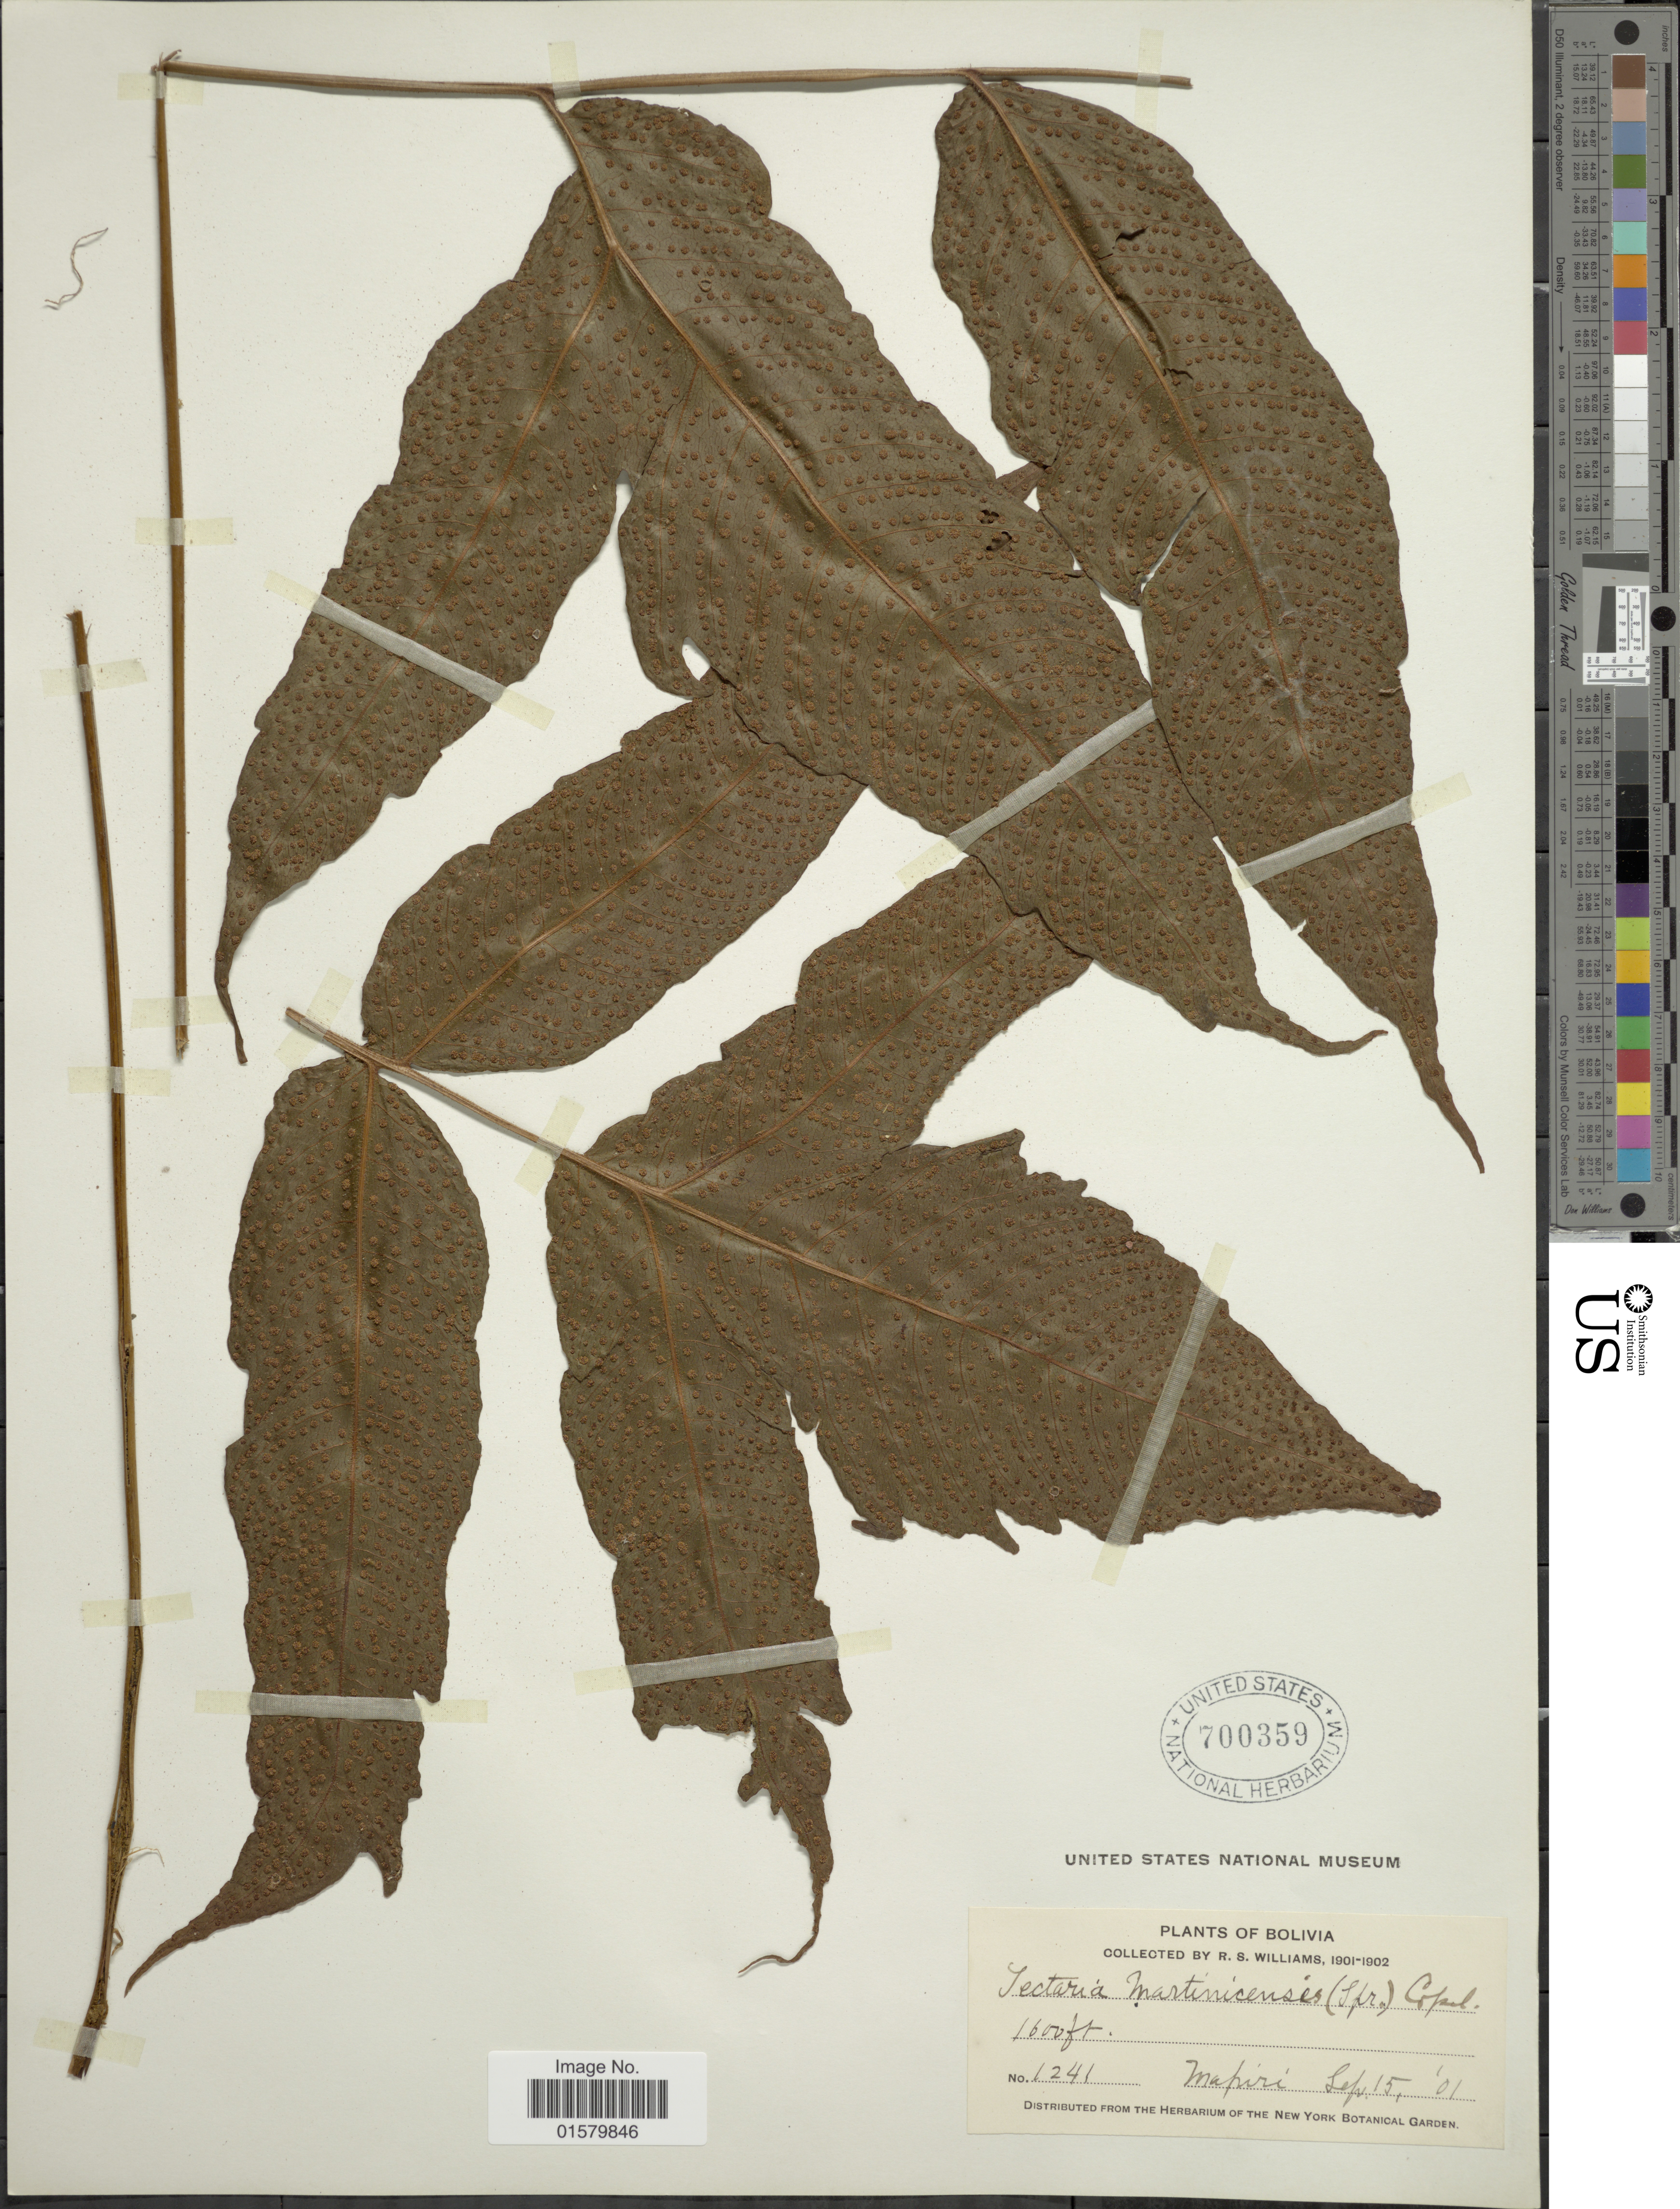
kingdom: Plantae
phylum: Tracheophyta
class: Polypodiopsida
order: Polypodiales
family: Tectariaceae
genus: Tectaria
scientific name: Tectaria pilosa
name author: (Fée) Maxon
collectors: R. S. Williams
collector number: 1241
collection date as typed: Sep. 15, 1901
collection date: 1901-09-15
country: Bolivia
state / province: La Páz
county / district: Larecaja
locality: Mapiri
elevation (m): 488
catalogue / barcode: US 700359